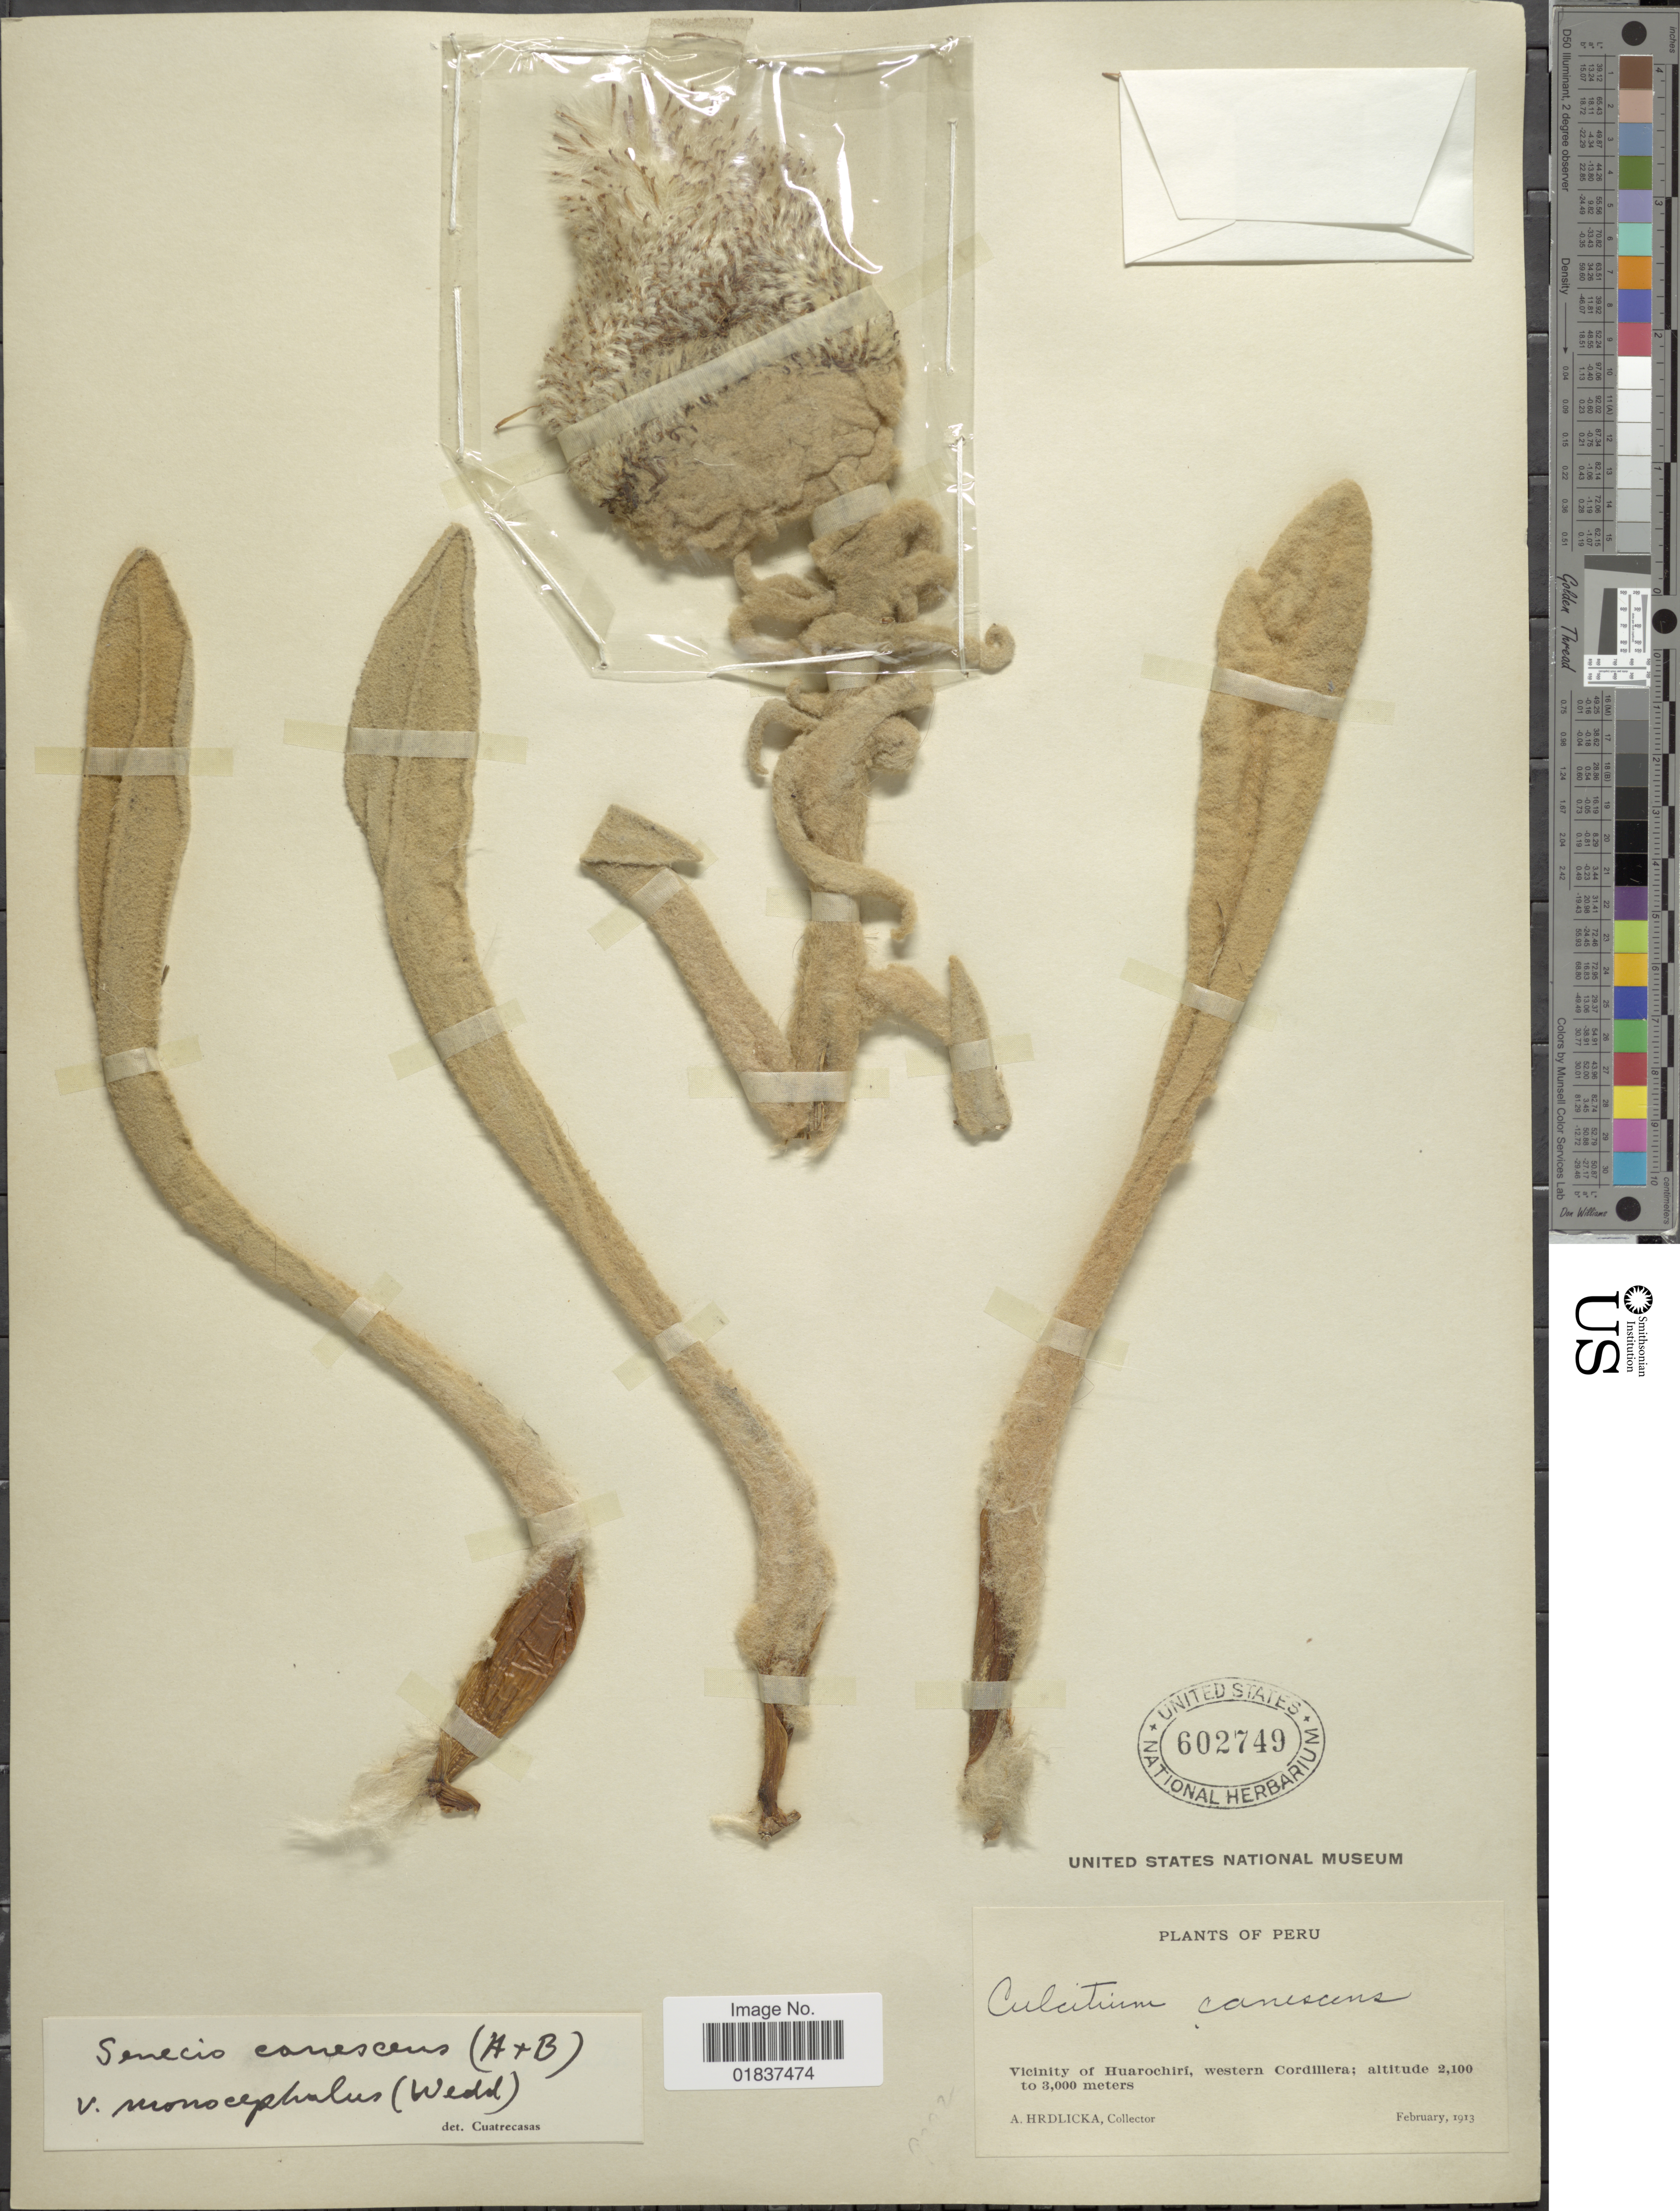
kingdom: Plantae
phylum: Tracheophyta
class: Magnoliopsida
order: Asterales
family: Asteraceae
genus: Senecio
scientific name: Senecio canescens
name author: (Bonpl.) Cuatrec.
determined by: Salomon, Luciana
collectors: A. Hrdlicka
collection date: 1913-02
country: Peru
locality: Vicinity of Huarochiri, western Cordillera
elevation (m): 2100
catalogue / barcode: US 602749